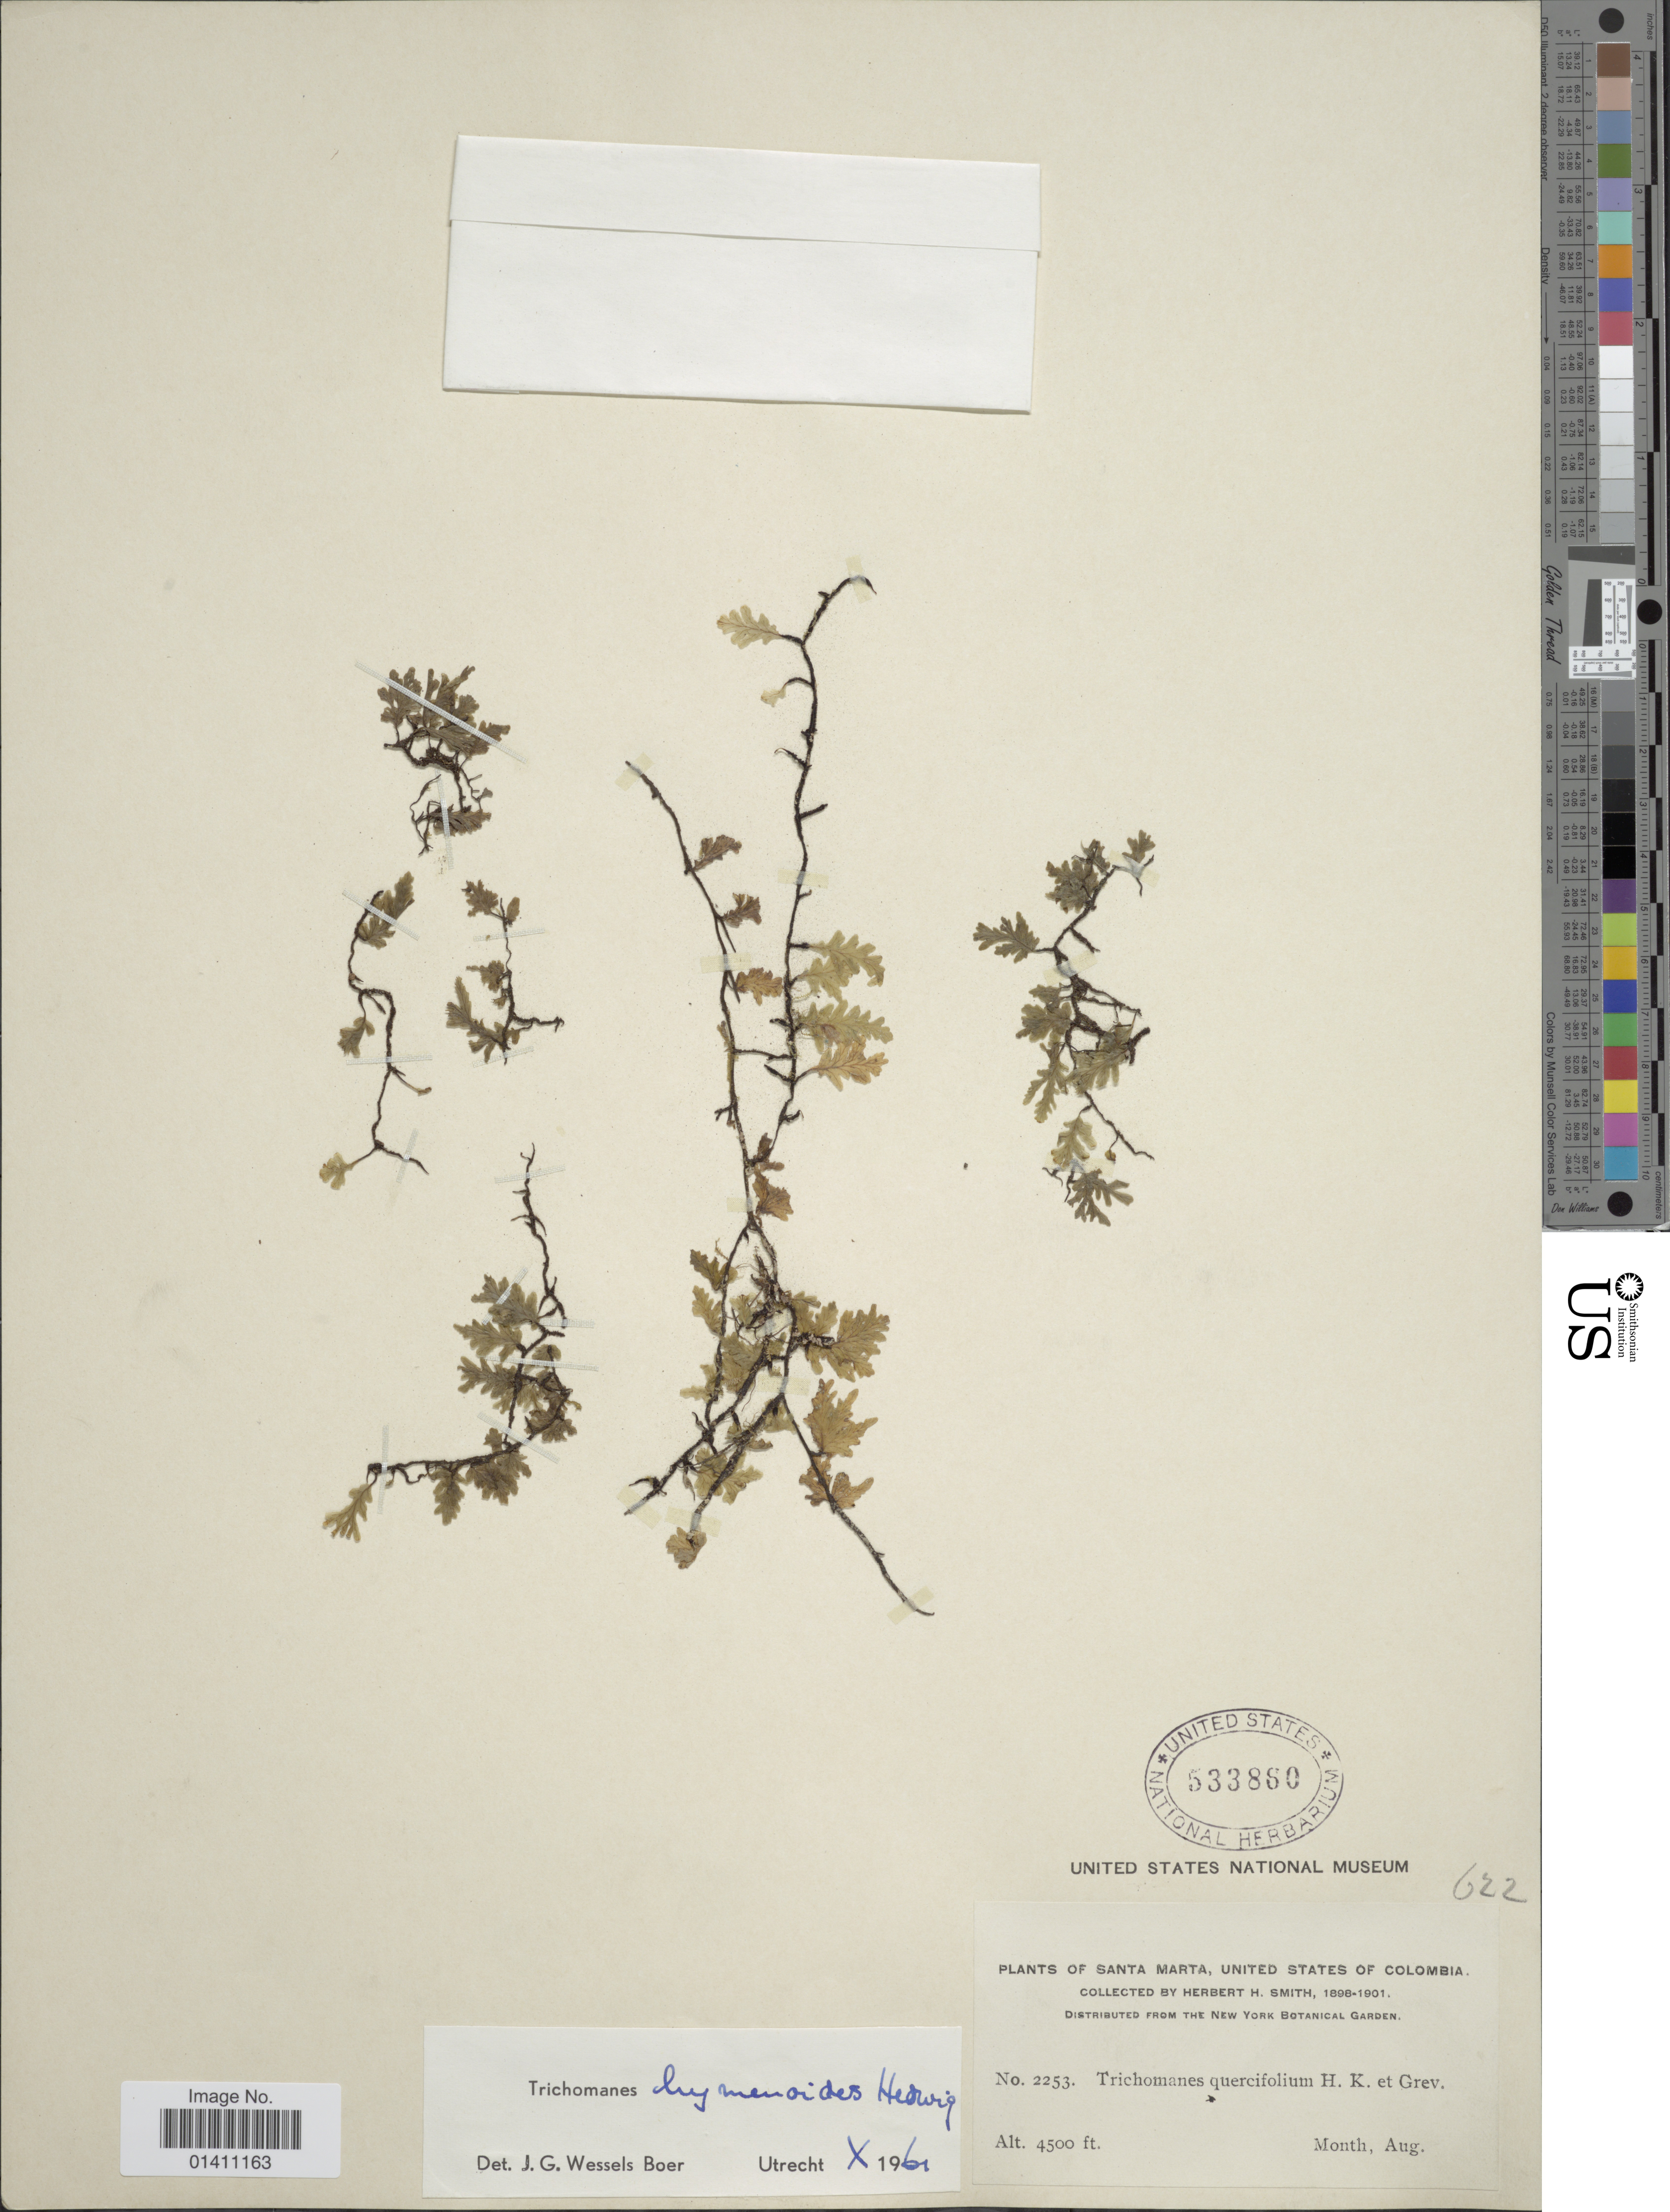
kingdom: Plantae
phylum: Tracheophyta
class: Polypodiopsida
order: Hymenophyllales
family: Hymenophyllaceae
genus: Didymoglossum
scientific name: Didymoglossum hymenoides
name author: (Hedw.) Copel.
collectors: Herbert H. Smith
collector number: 2253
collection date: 1898-08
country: Colombia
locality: Santa Marta. United States of Colombia.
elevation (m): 1372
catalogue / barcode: US 533880